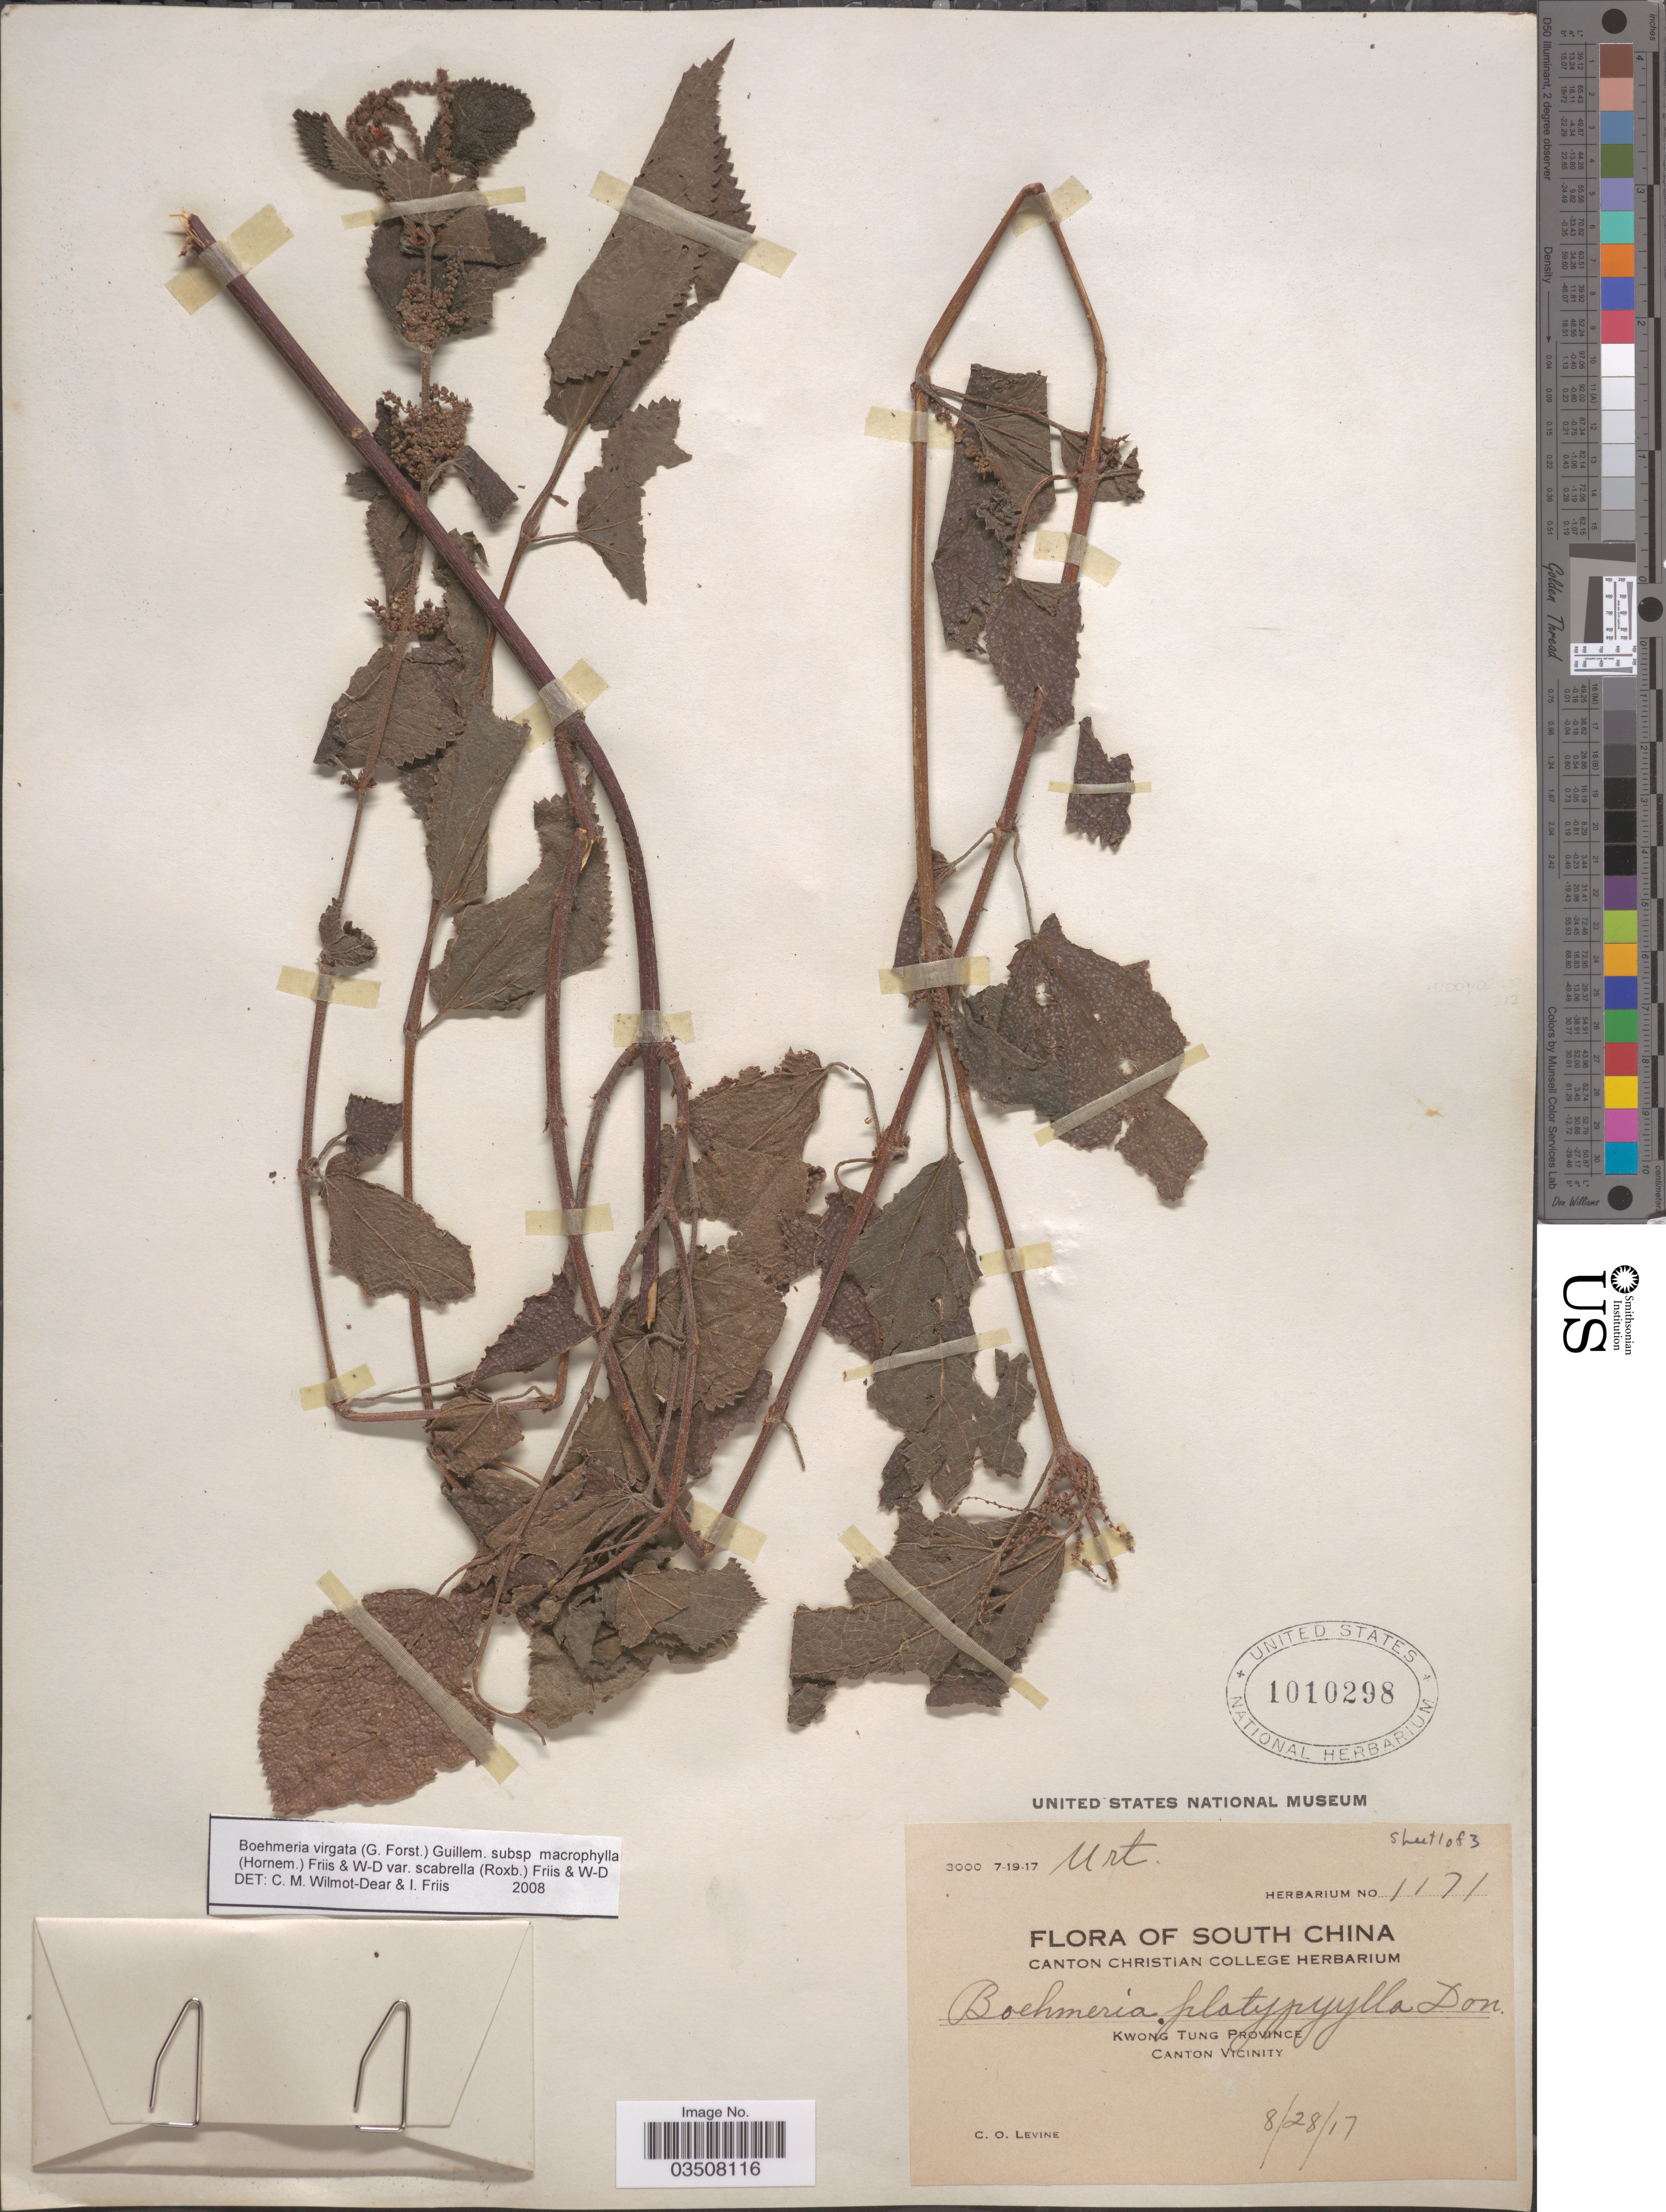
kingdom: Plantae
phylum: Tracheophyta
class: Magnoliopsida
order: Rosales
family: Urticaceae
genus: Boehmeria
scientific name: Boehmeria virgata var. scabrella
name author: (Roxb.) Friis & Wilmot-Dear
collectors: C. O. Levine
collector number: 1171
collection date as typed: Transcribed d/m/y: 28/8/17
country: China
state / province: Guangdong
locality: South China. Kwong Tung Province, Canton Vicinity.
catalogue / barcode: US 1010298